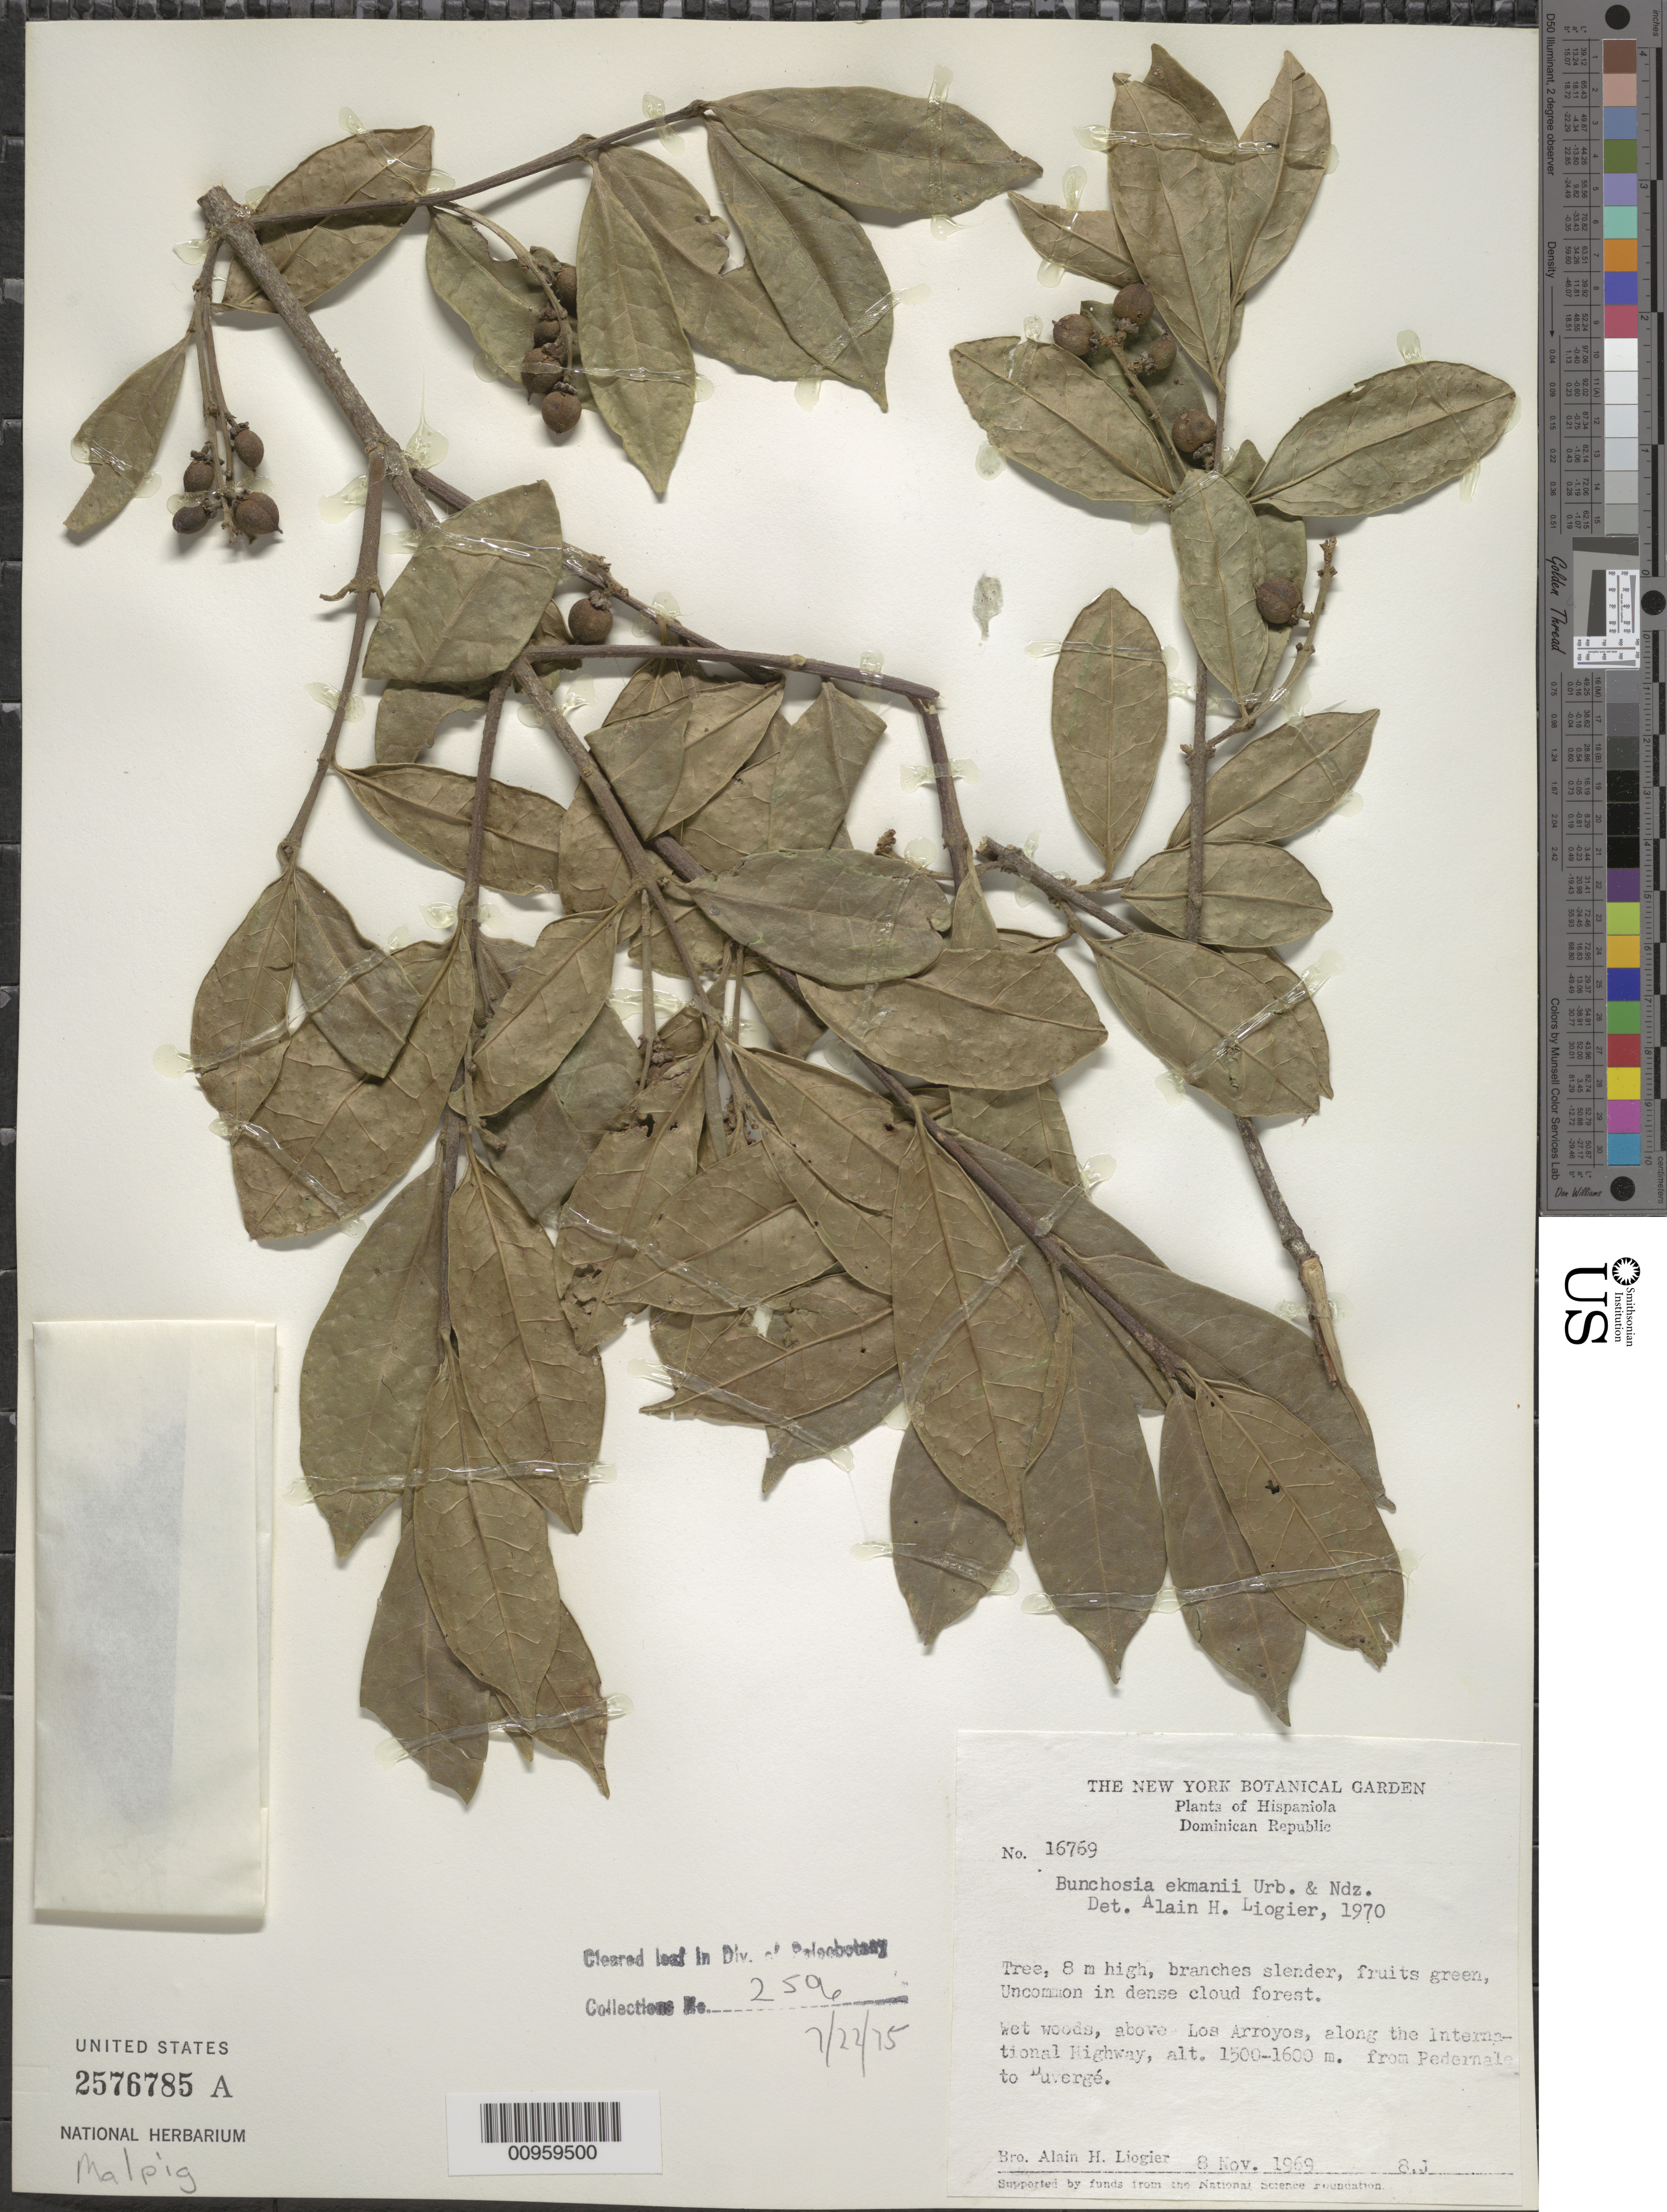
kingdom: Plantae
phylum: Tracheophyta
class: Magnoliopsida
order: Malpighiales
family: Malpighiaceae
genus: Bunchosia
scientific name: Bunchosia ekmanii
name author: Urb. & Nied.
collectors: A. H. Liogier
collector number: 16769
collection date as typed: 08 Nov 1969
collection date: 1969-11-08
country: Dominican Republic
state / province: Pedernales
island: Hispaniola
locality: Above Los Arroyos, along the International Highway, from Pedernales to Duvergé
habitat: Wet woods; dense cloud forest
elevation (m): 1500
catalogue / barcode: US 2576785